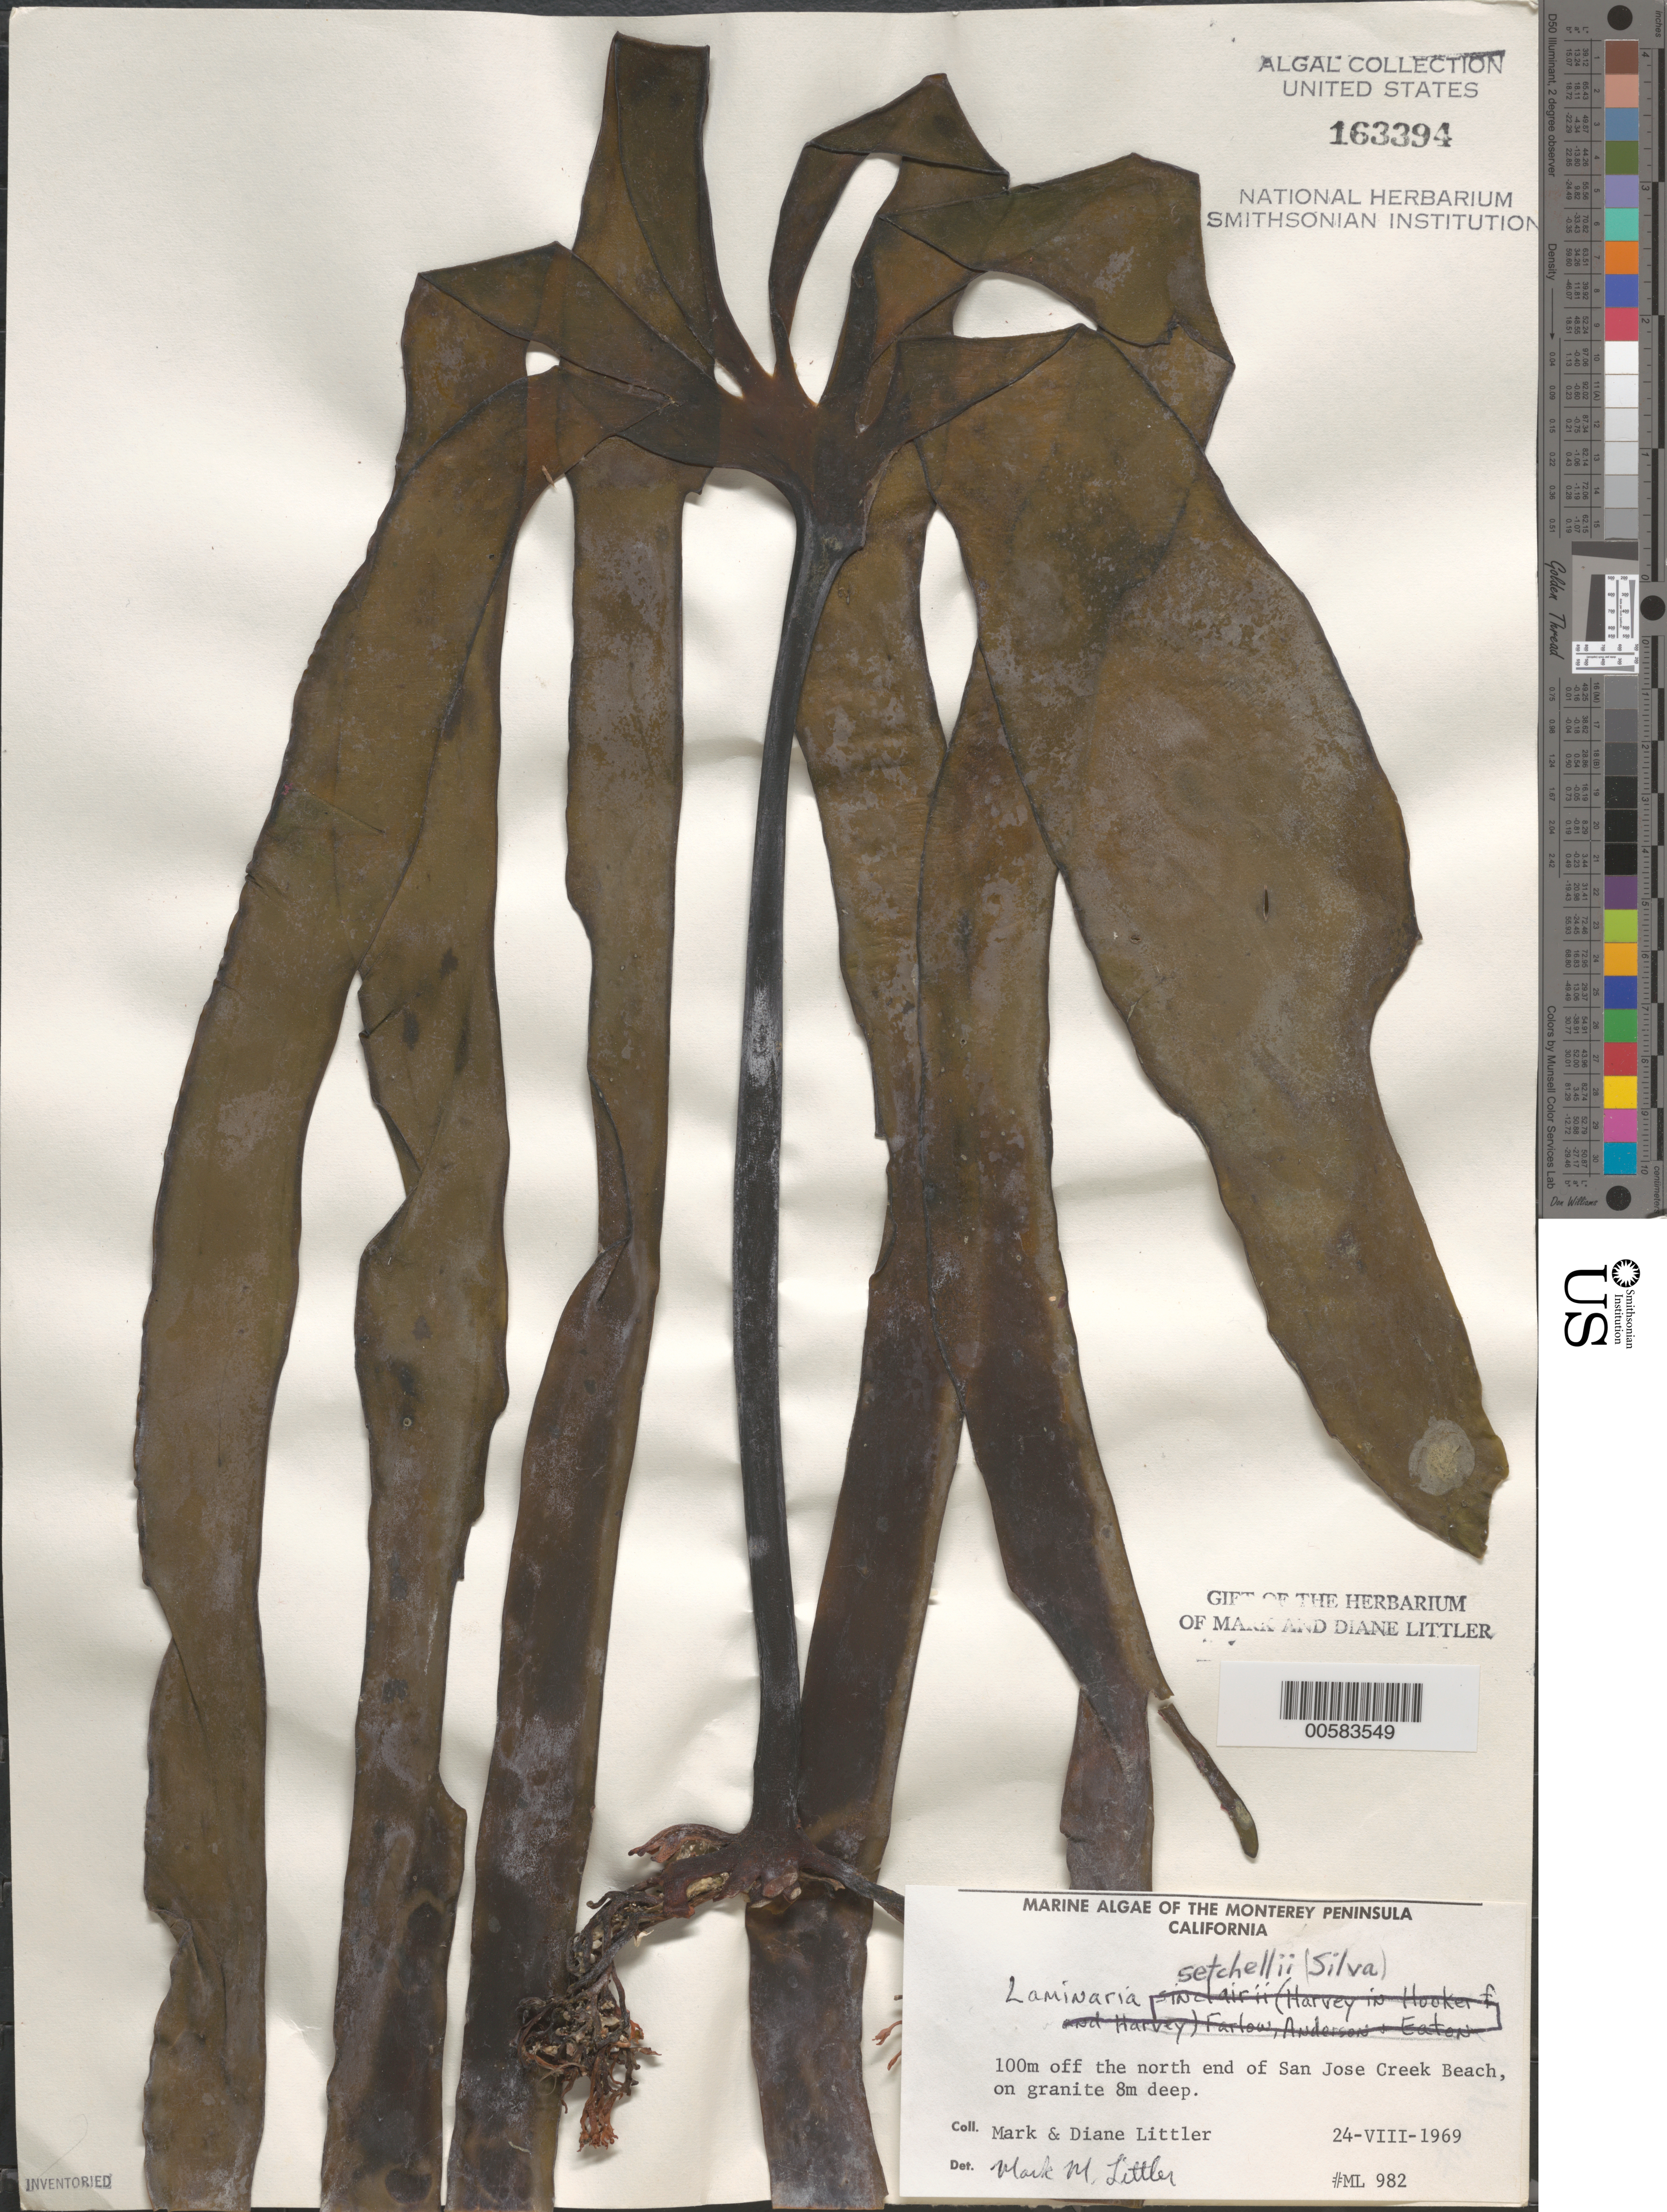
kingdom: Chromista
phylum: Ochrophyta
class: Phaeophyceae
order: Laminariales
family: Laminariaceae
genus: Laminaria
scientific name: Laminaria setchellii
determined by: Littler, M. M.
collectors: M. M. Littler & D. S. Littler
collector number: ML 982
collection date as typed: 24 Aug 1969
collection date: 1969-08-24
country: United States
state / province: California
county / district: Monterey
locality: San Jose Creek Beach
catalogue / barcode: US 163394